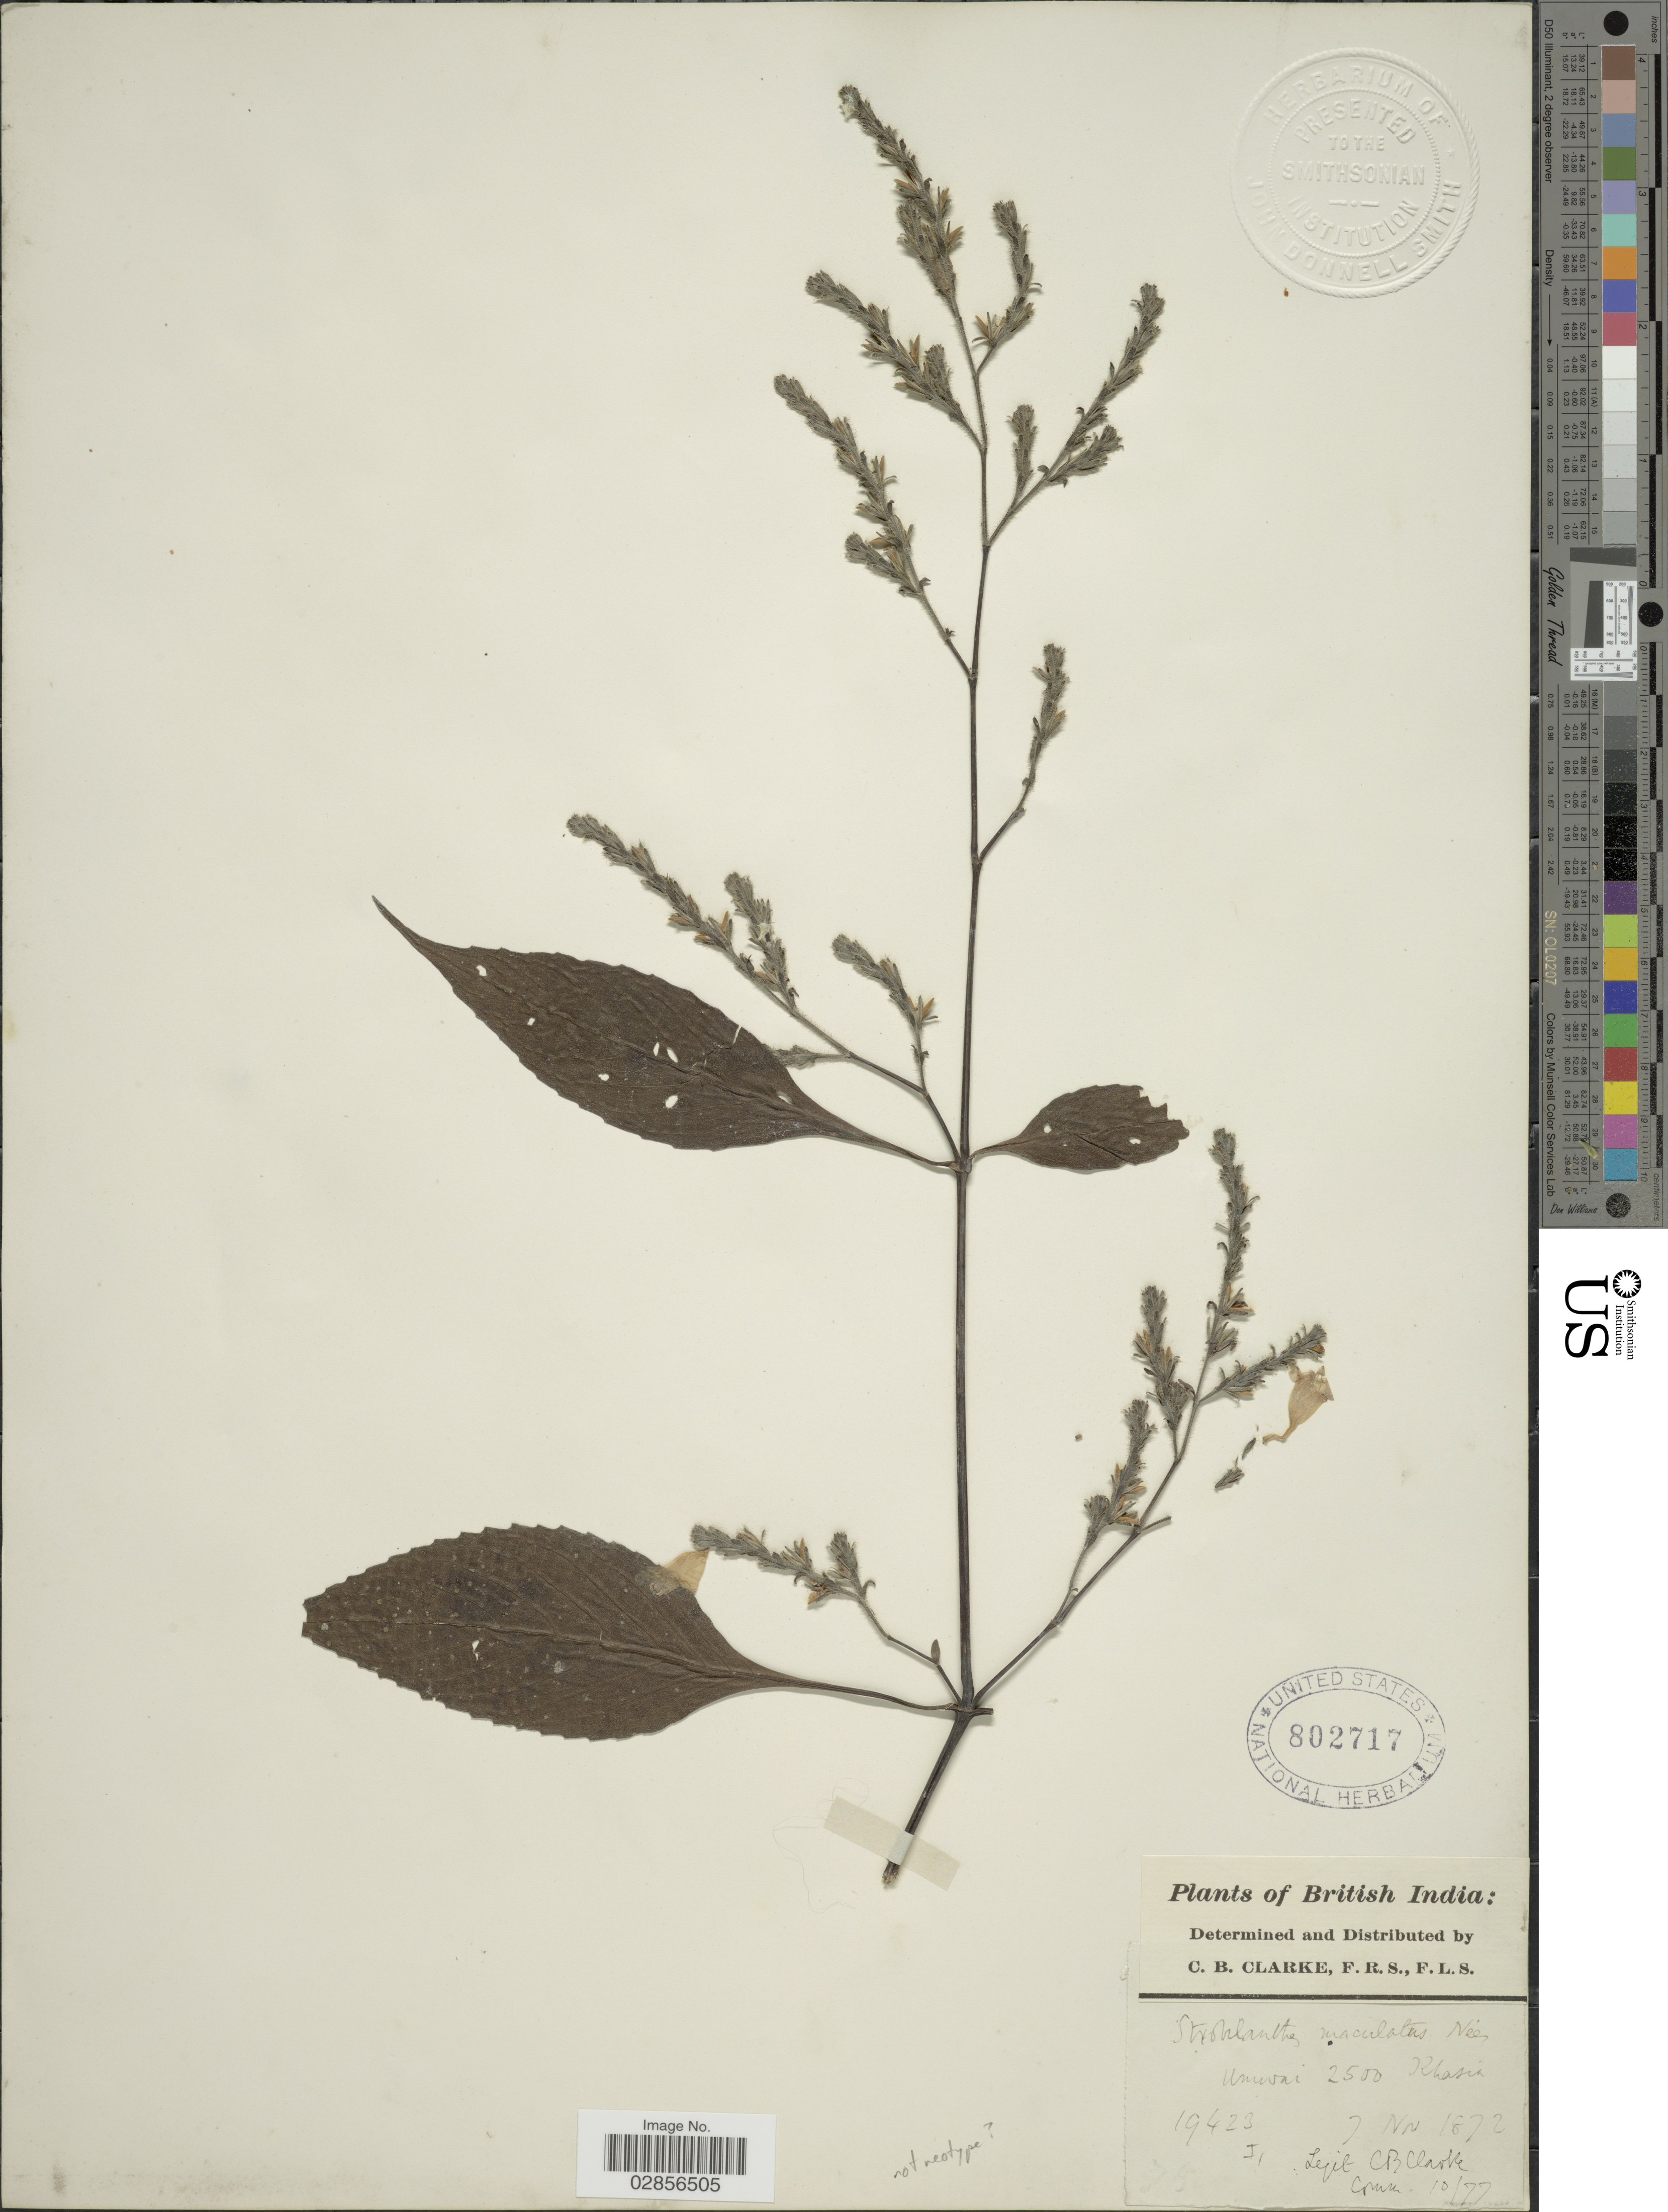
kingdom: Plantae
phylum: Tracheophyta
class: Magnoliopsida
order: Lamiales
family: Acanthaceae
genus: Strobilanthes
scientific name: Strobilanthes maculata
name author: Nees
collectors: C. B. Clarke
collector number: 19423J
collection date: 1872-11-07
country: India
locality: British India. Umwai. Khasia.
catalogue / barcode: US 802717